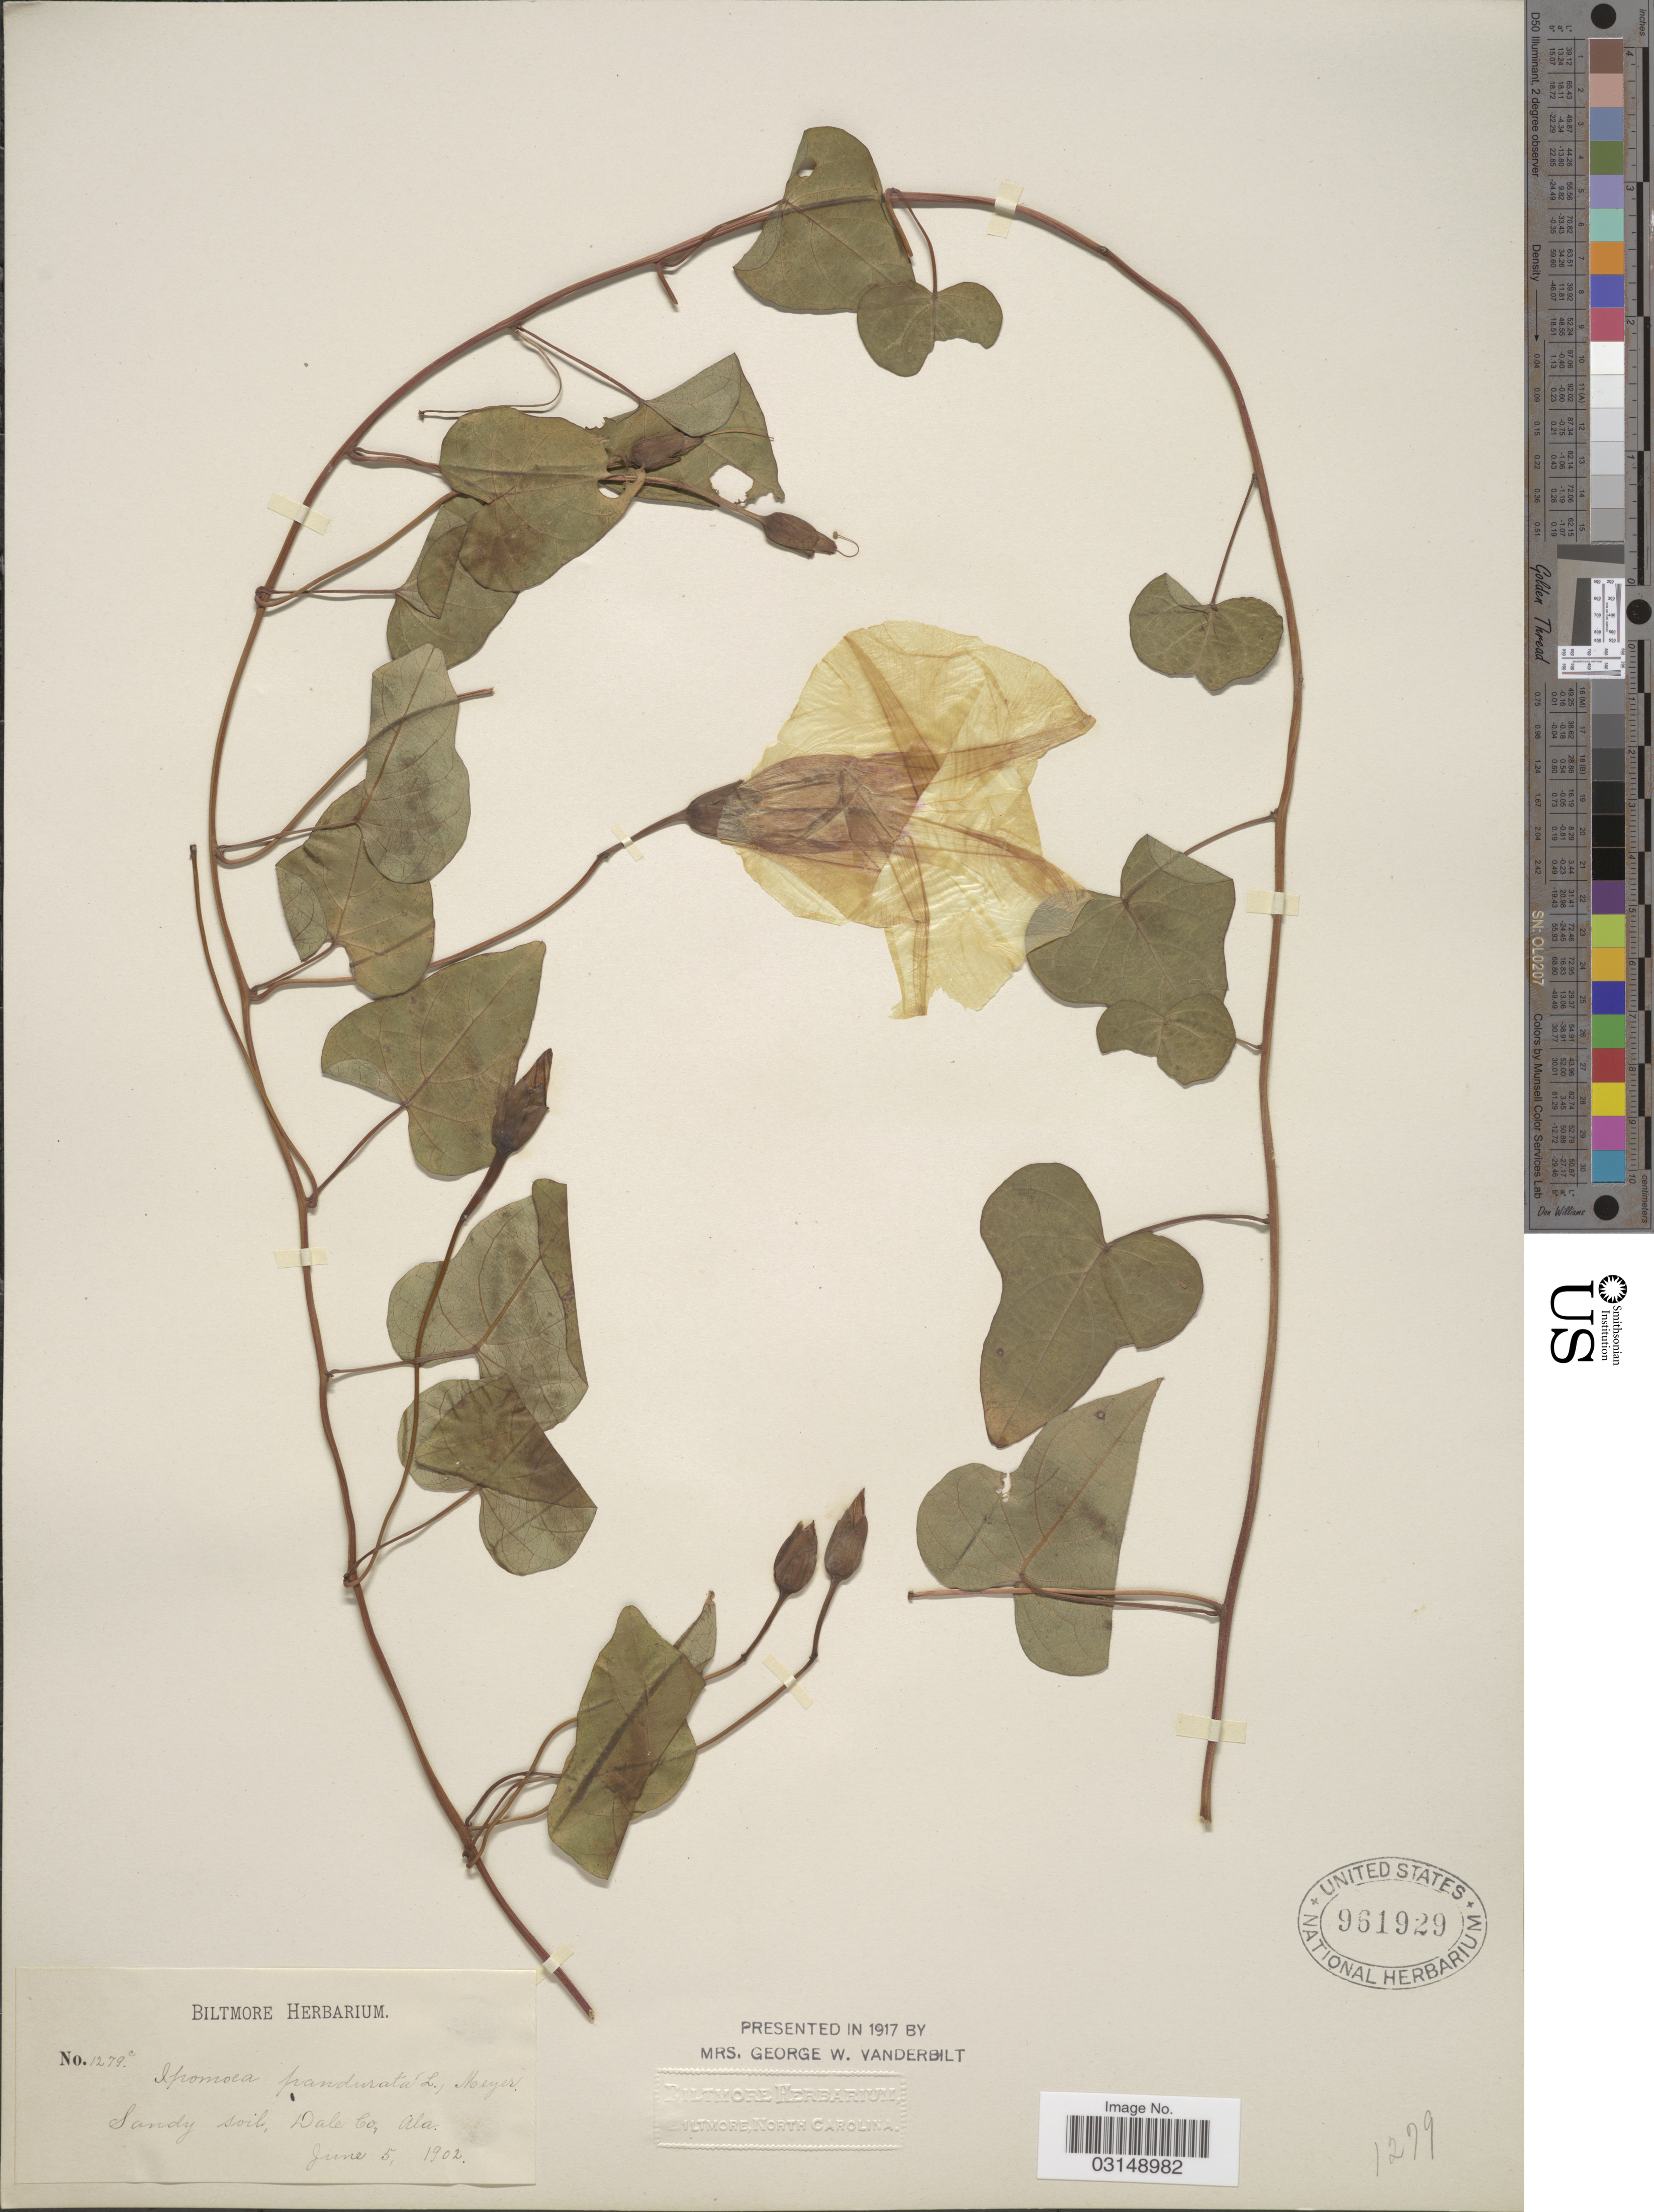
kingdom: Plantae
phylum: Tracheophyta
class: Magnoliopsida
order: Solanales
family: Convolvulaceae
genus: Ipomoea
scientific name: Ipomoea pandurata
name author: (L.) G. Mey.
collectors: ex herb. Biltmore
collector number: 1279c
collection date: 1902-06-05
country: United States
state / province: Alabama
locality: Dale Co.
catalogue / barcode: US 961929